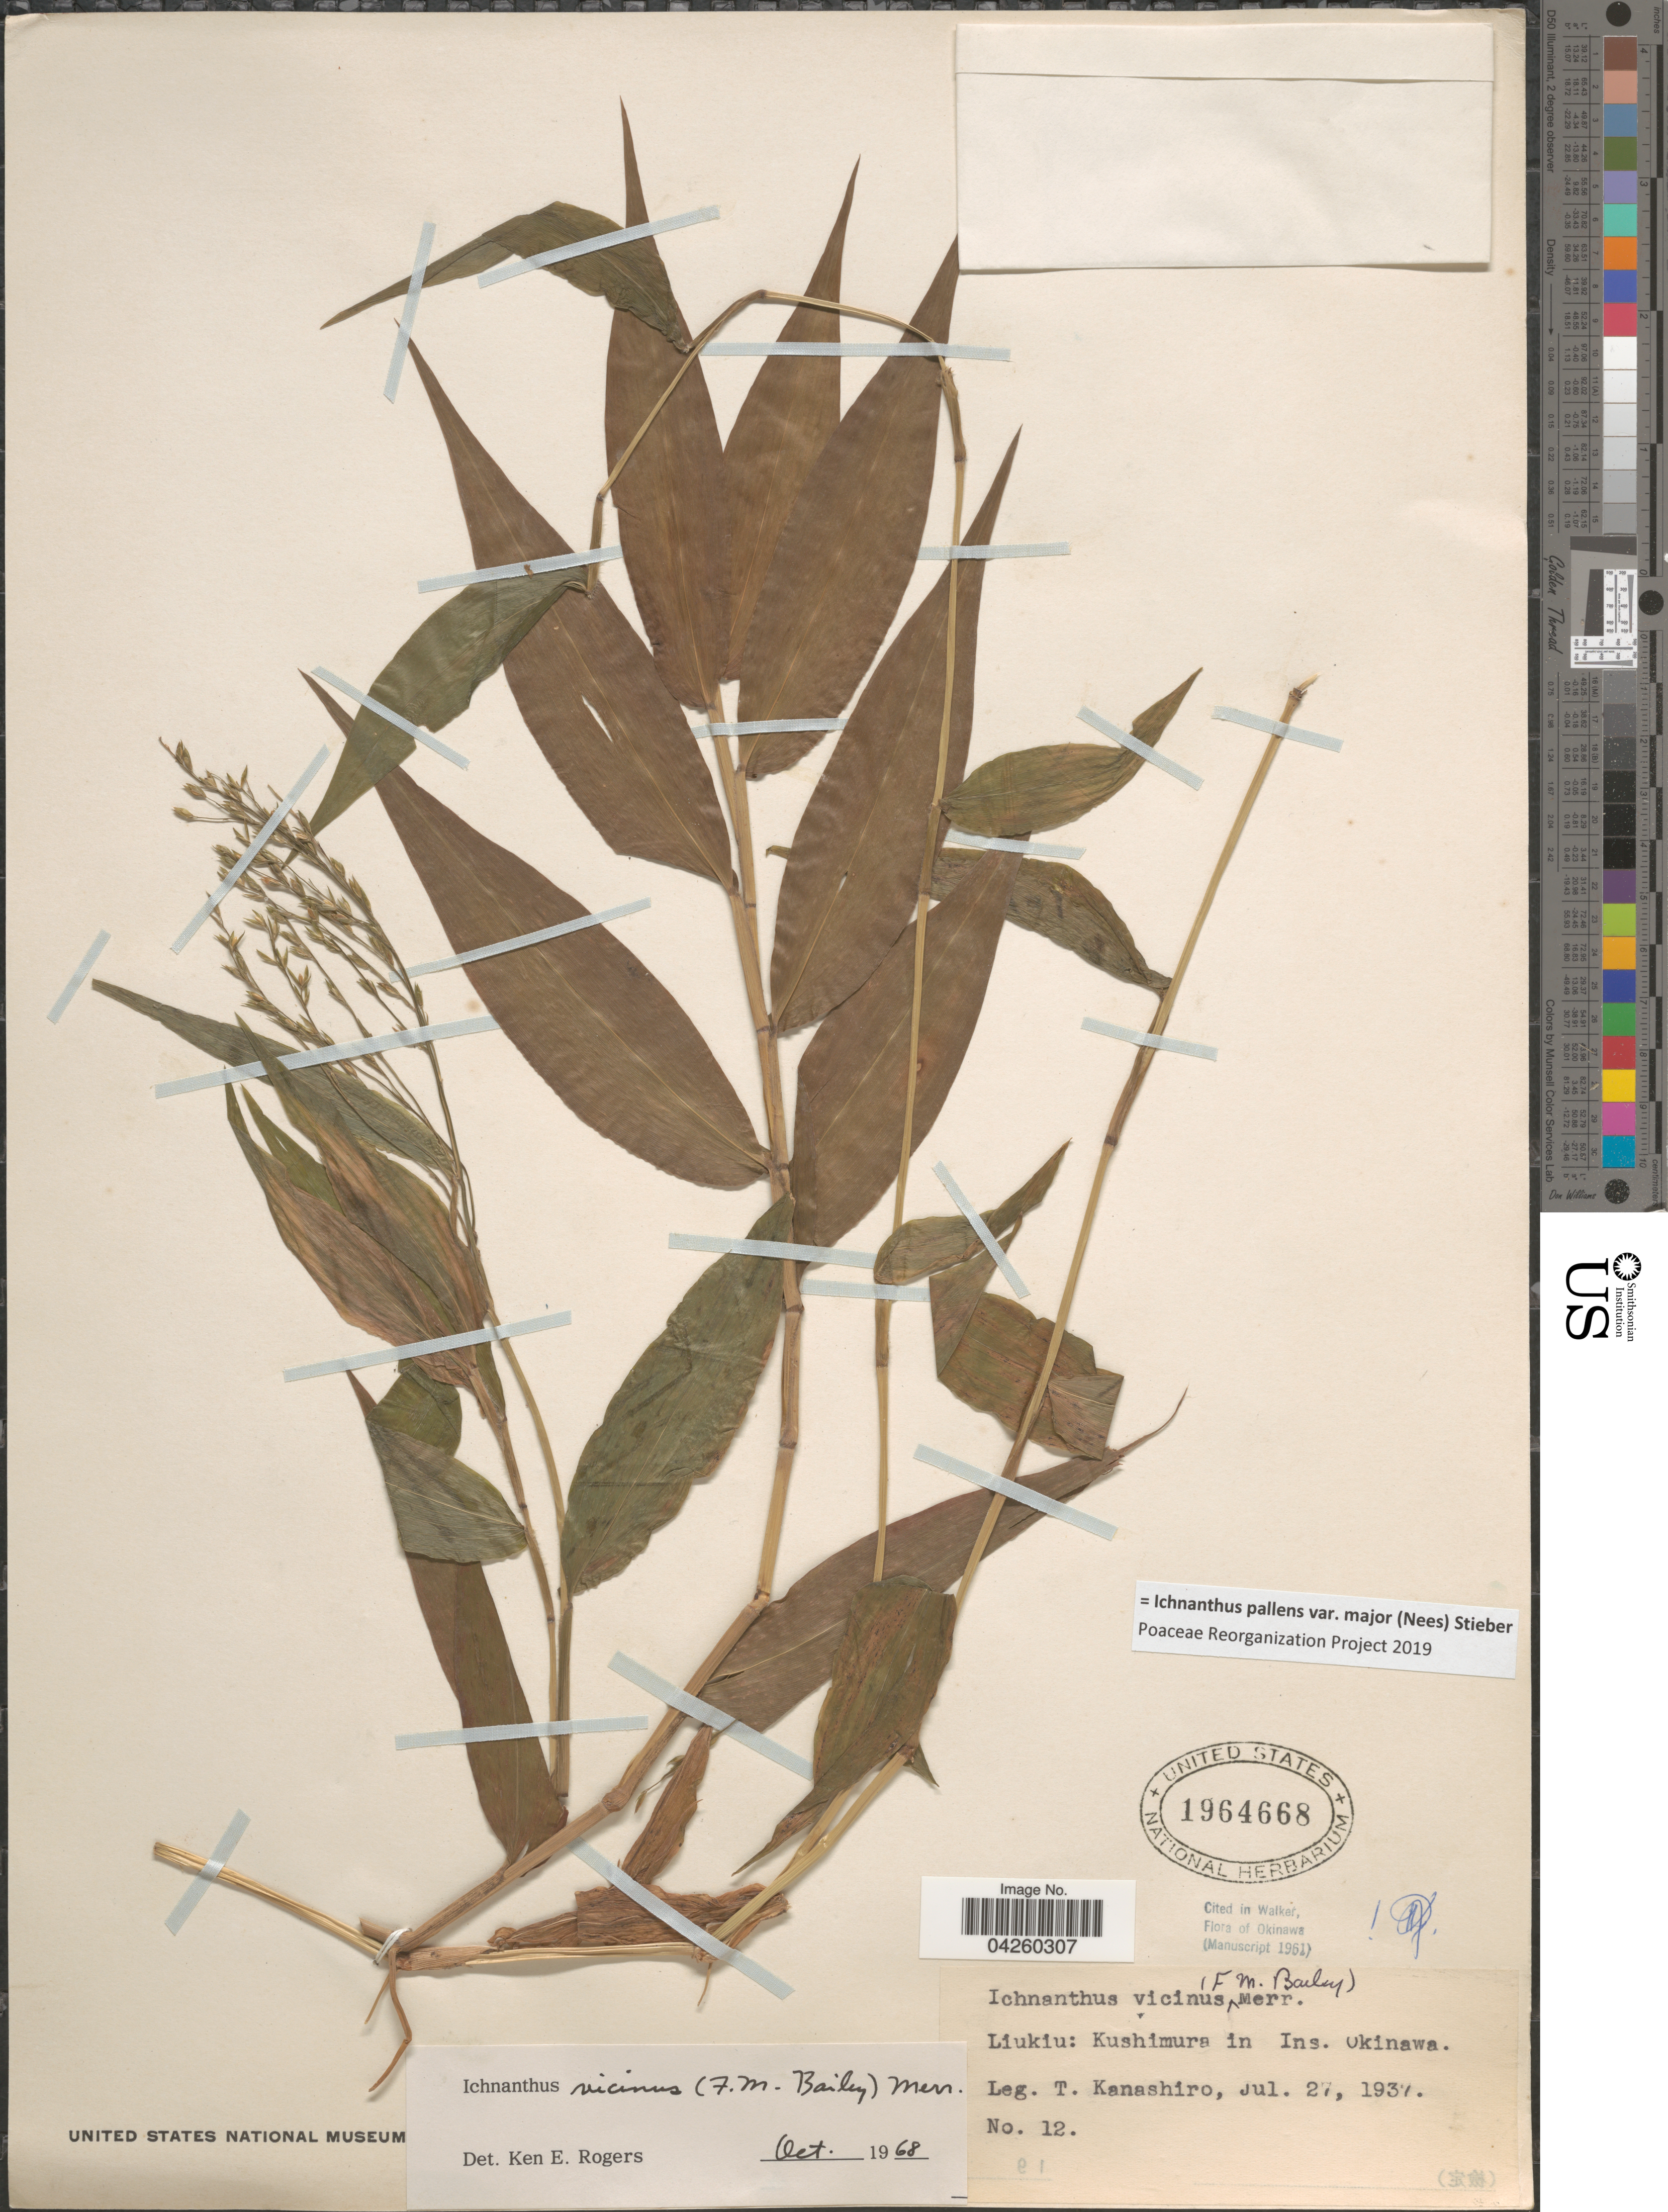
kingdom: Plantae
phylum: Tracheophyta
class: Liliopsida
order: Poales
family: Poaceae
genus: Ichnanthus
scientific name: Ichnanthus pallens var. major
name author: (Nees) Stieber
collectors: T. Kanashiro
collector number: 12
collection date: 1937-07-27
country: Japan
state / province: Okinawa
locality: Liukiu: Kushimura in Ins. Okinawa.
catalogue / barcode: US 1964668